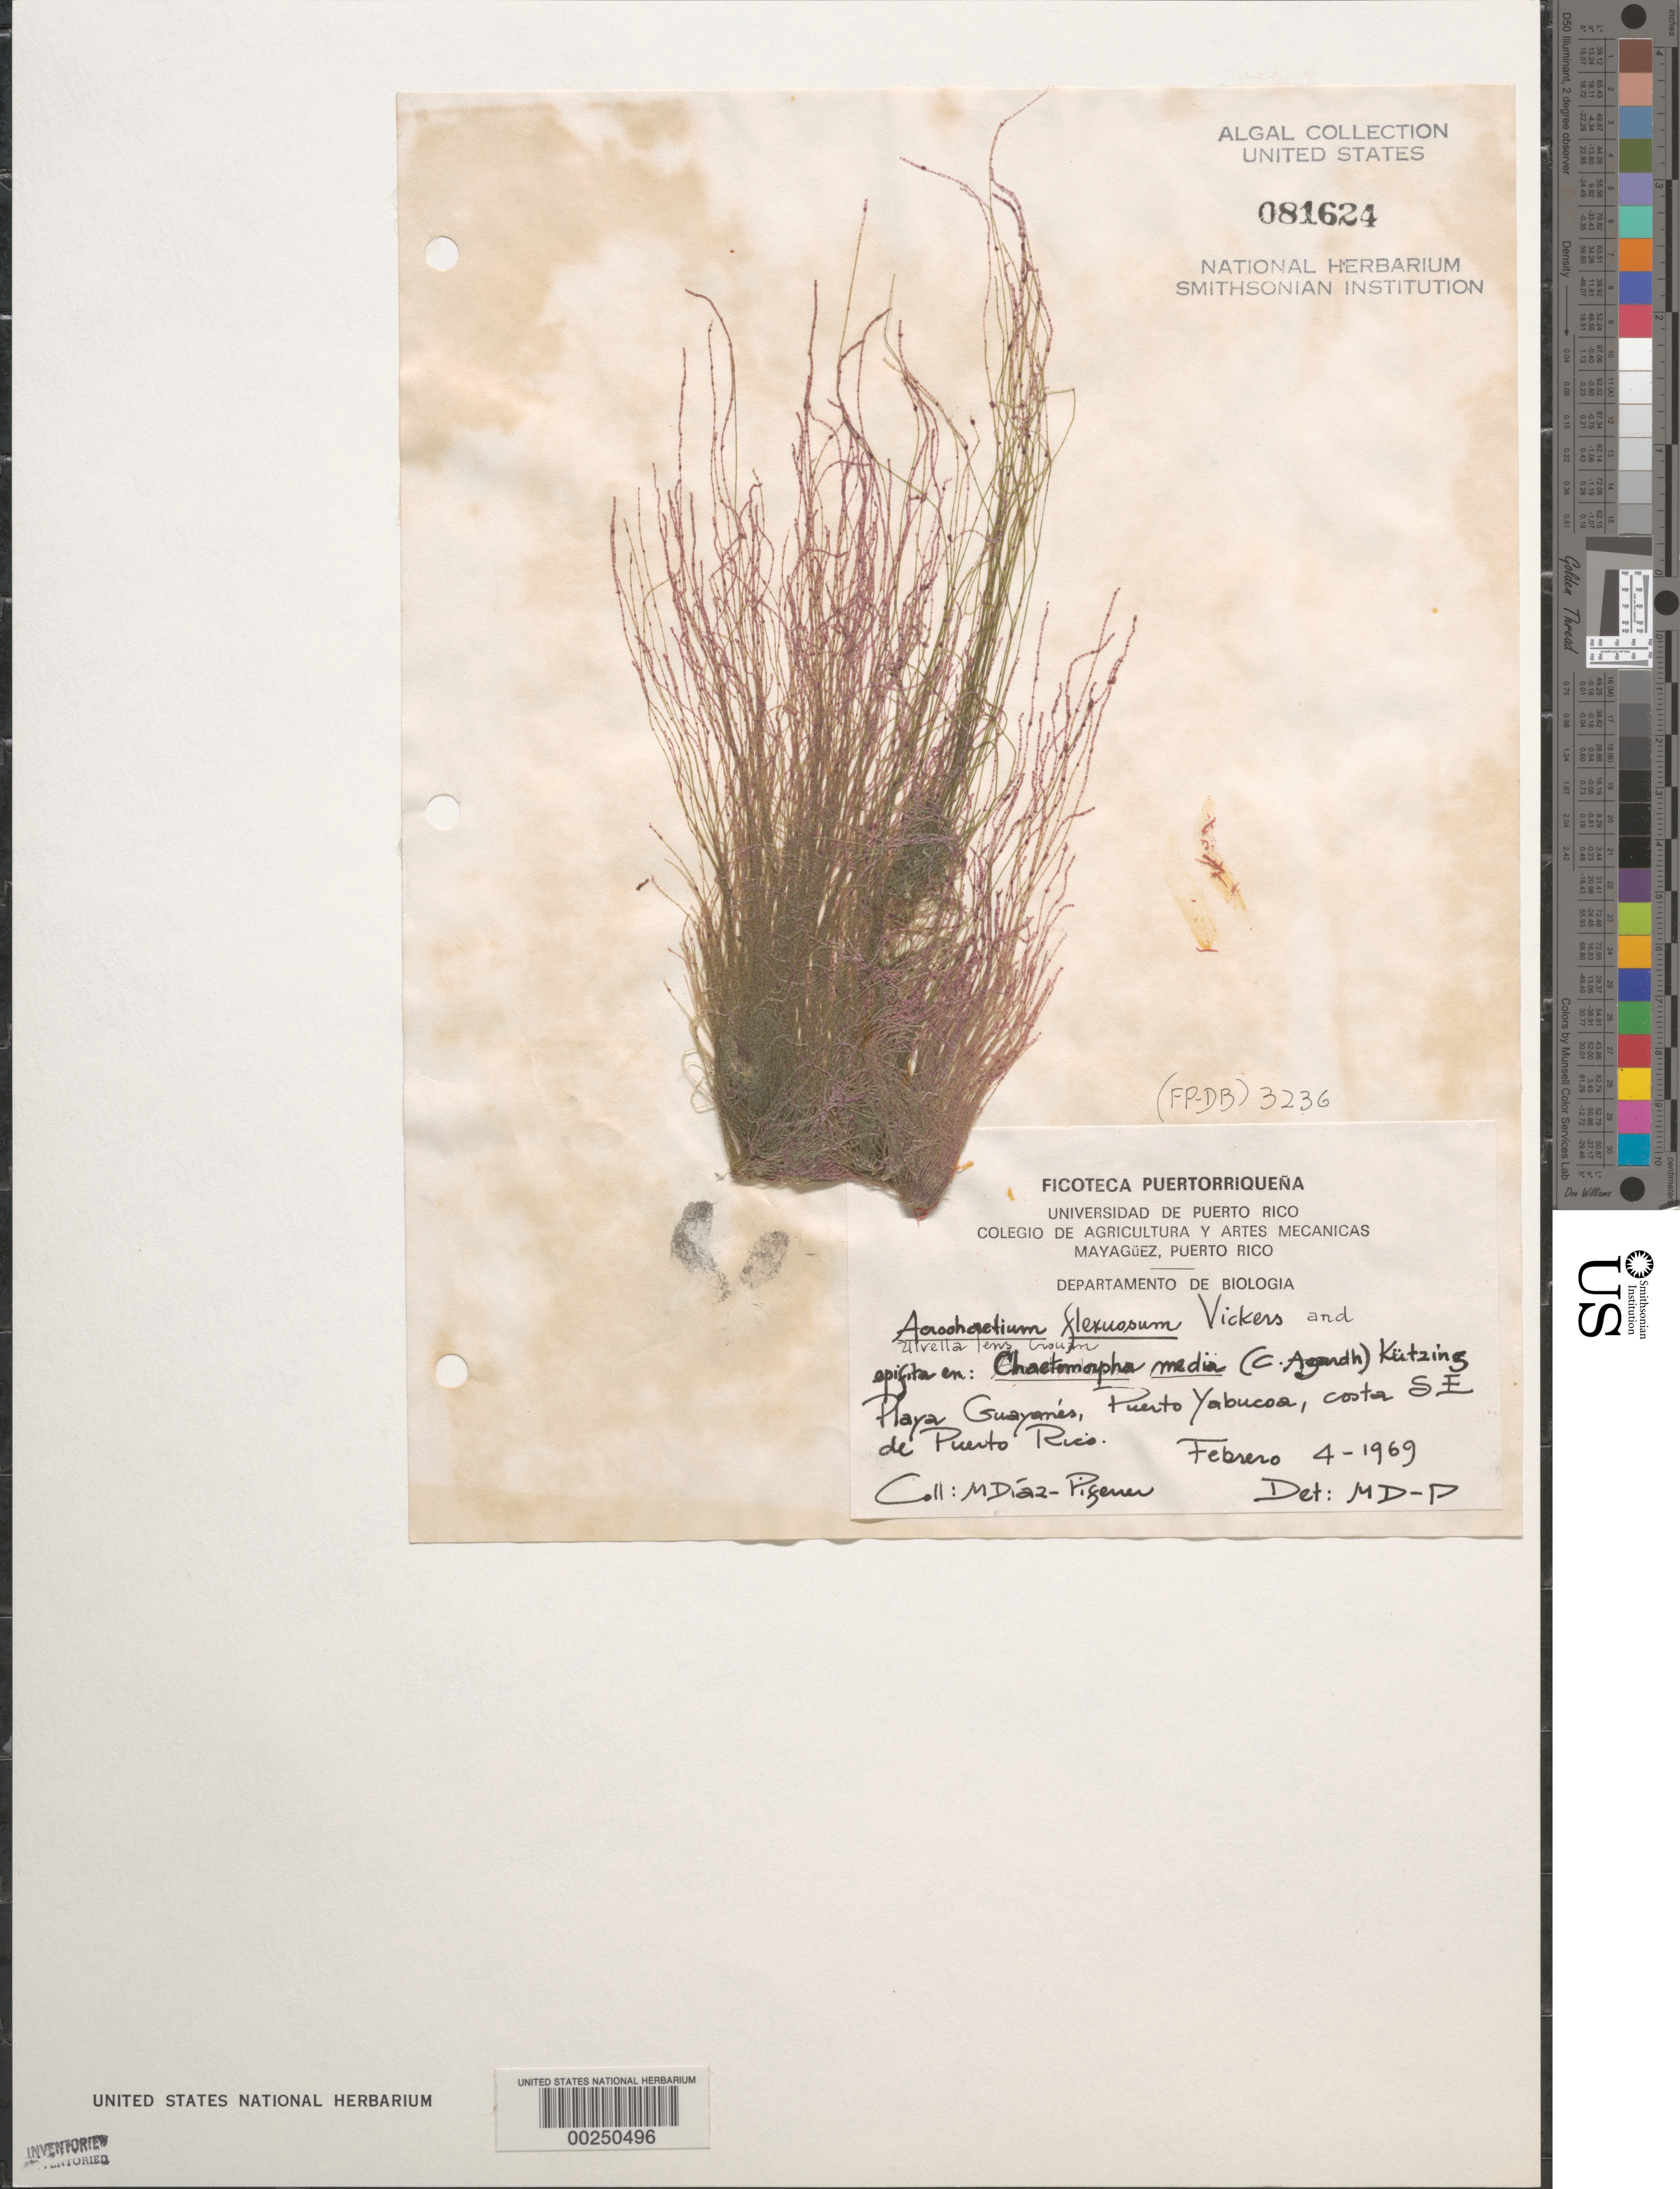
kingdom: Plantae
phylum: Rhodophyta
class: Florideophyceae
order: Acrochaetiales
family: Acrochaetiaceae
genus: Acrochaetium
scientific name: Acrochaetium flexuosum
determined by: Diaz-Piferrer, M.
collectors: M. Diaz-Piferrer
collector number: (fp-db) 3236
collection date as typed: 04 Feb 1969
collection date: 1969-02-04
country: Puerto Rico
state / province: Yabucoa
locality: Playa Guayanes, Puerto Yabucoa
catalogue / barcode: US 81624